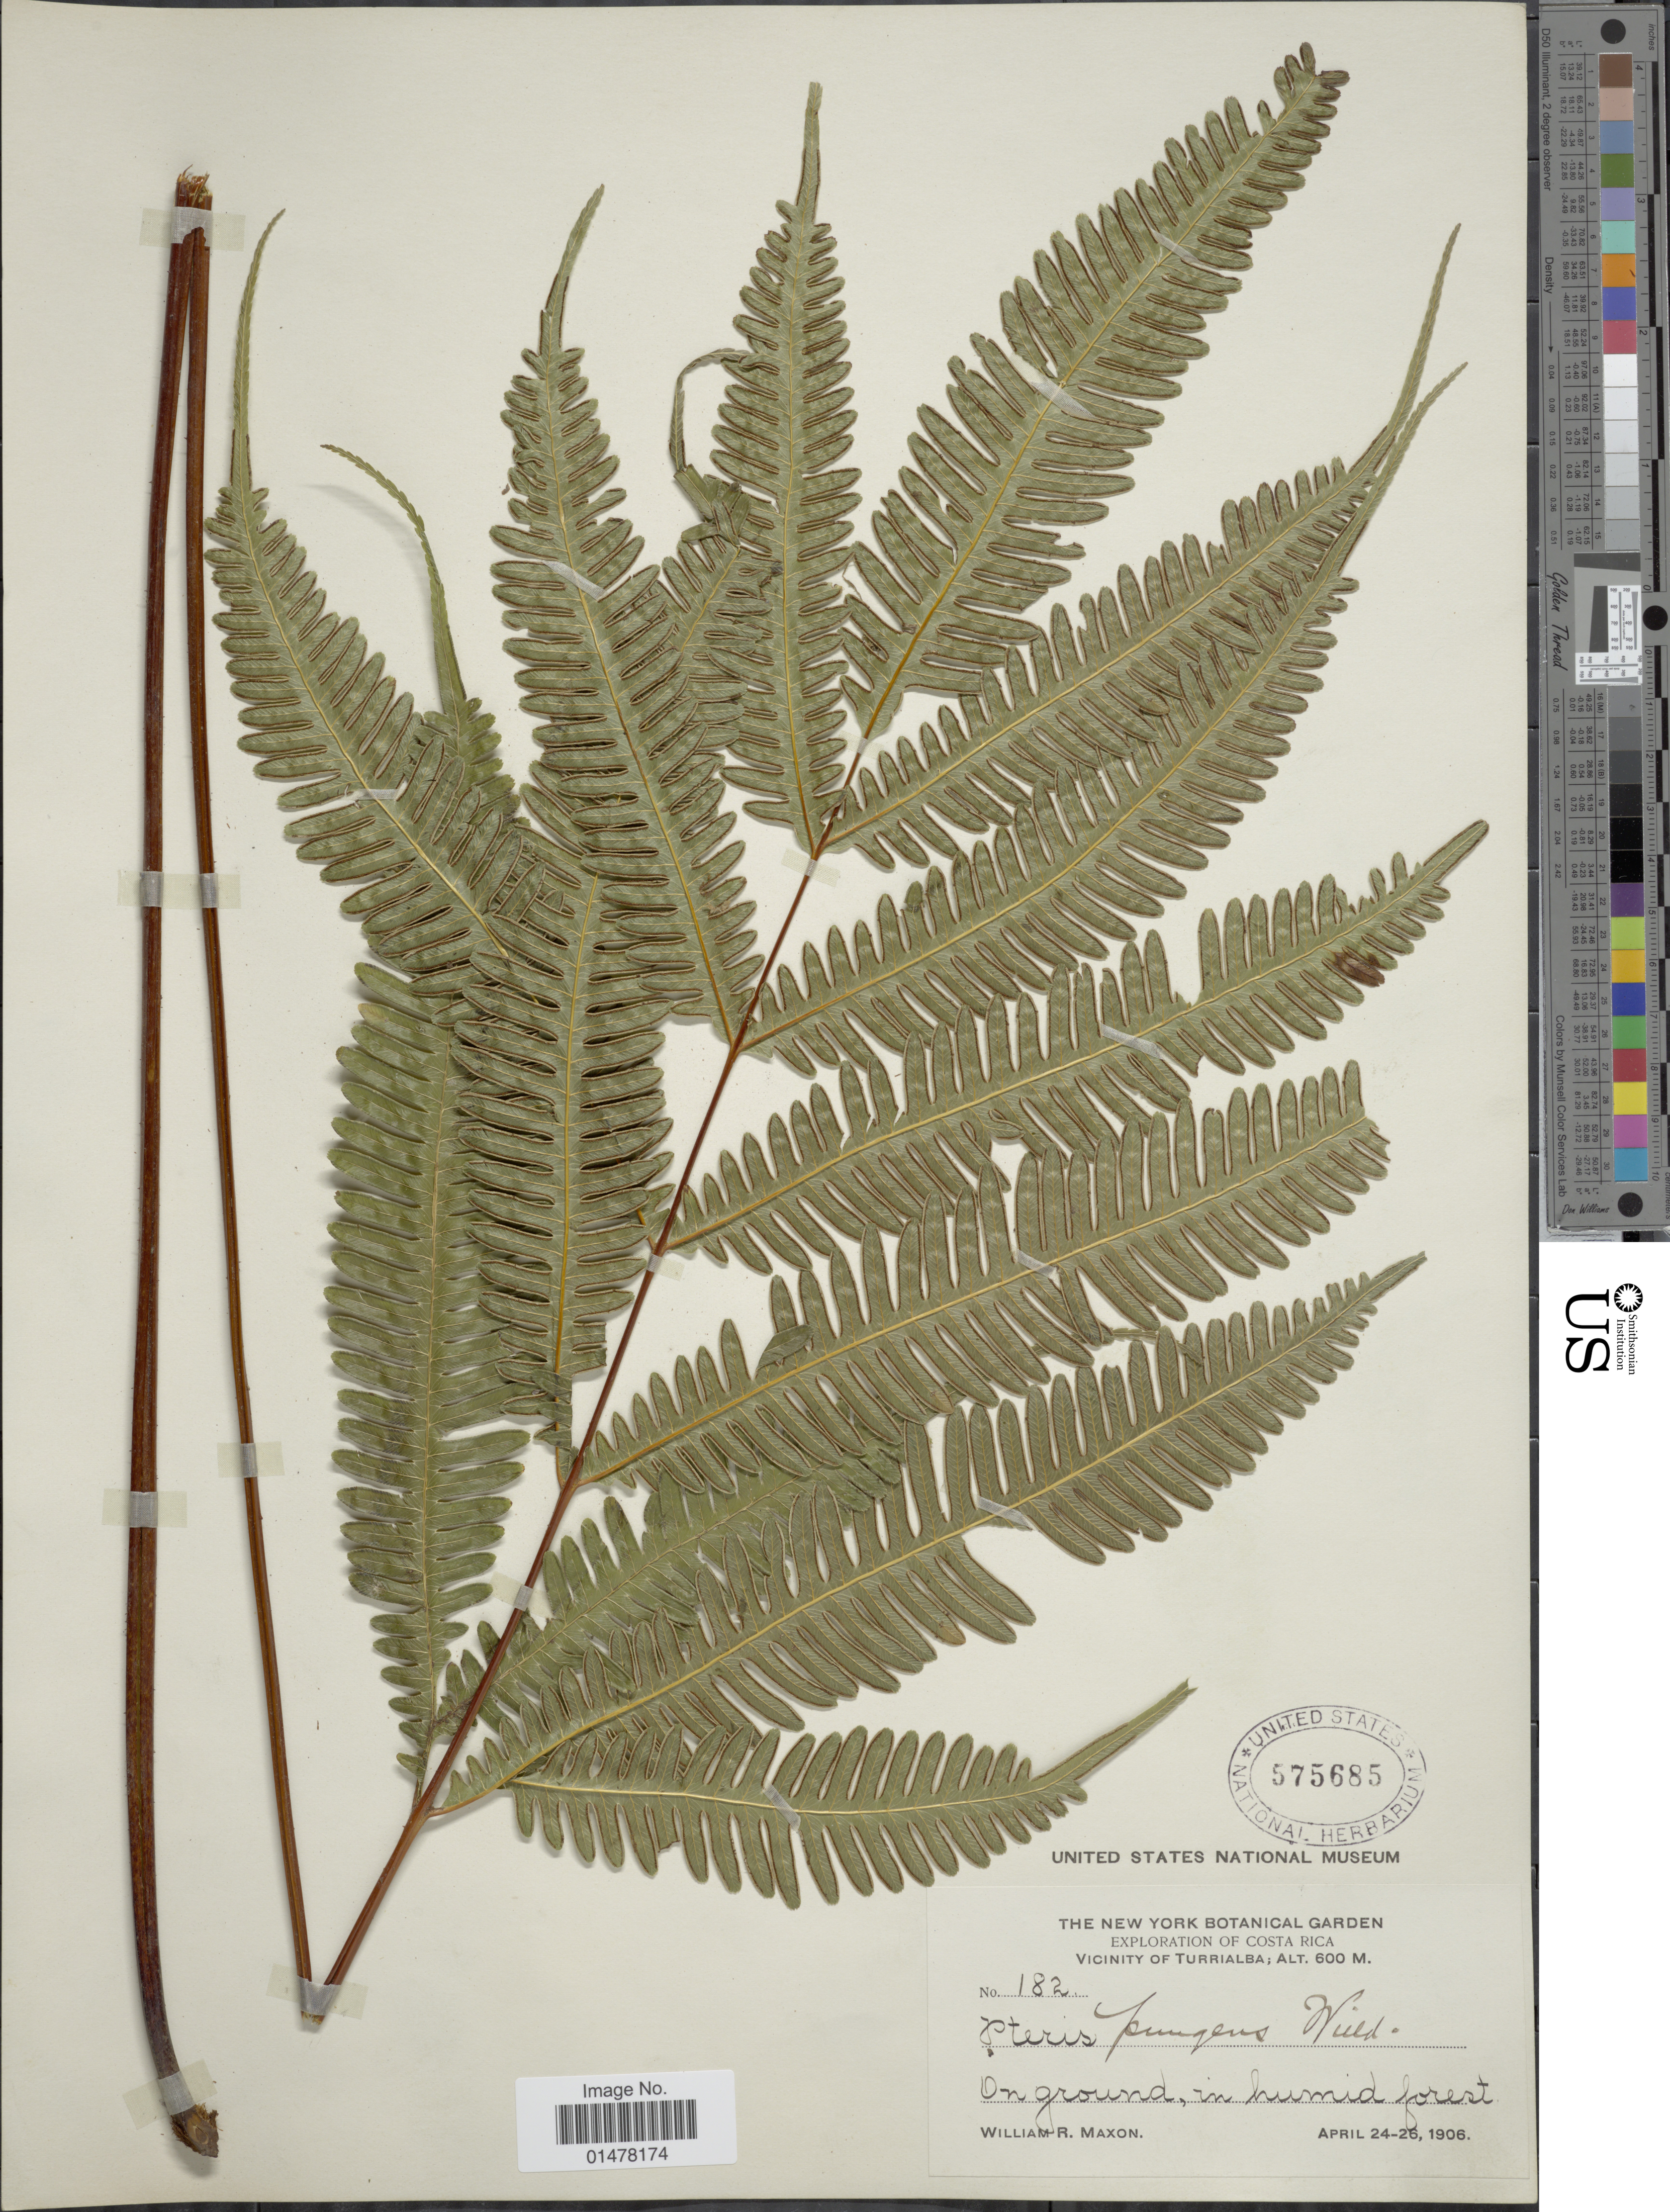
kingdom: Plantae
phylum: Tracheophyta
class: Polypodiopsida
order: Polypodiales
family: Pteridaceae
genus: Pteris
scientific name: Pteris pungens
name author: Willd.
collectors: W. R. Maxon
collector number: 182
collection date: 1906-04-24/1906-04-26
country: Costa Rica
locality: Vicinity of Turrialba, on ground, in humid forest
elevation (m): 600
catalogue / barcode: US 575685